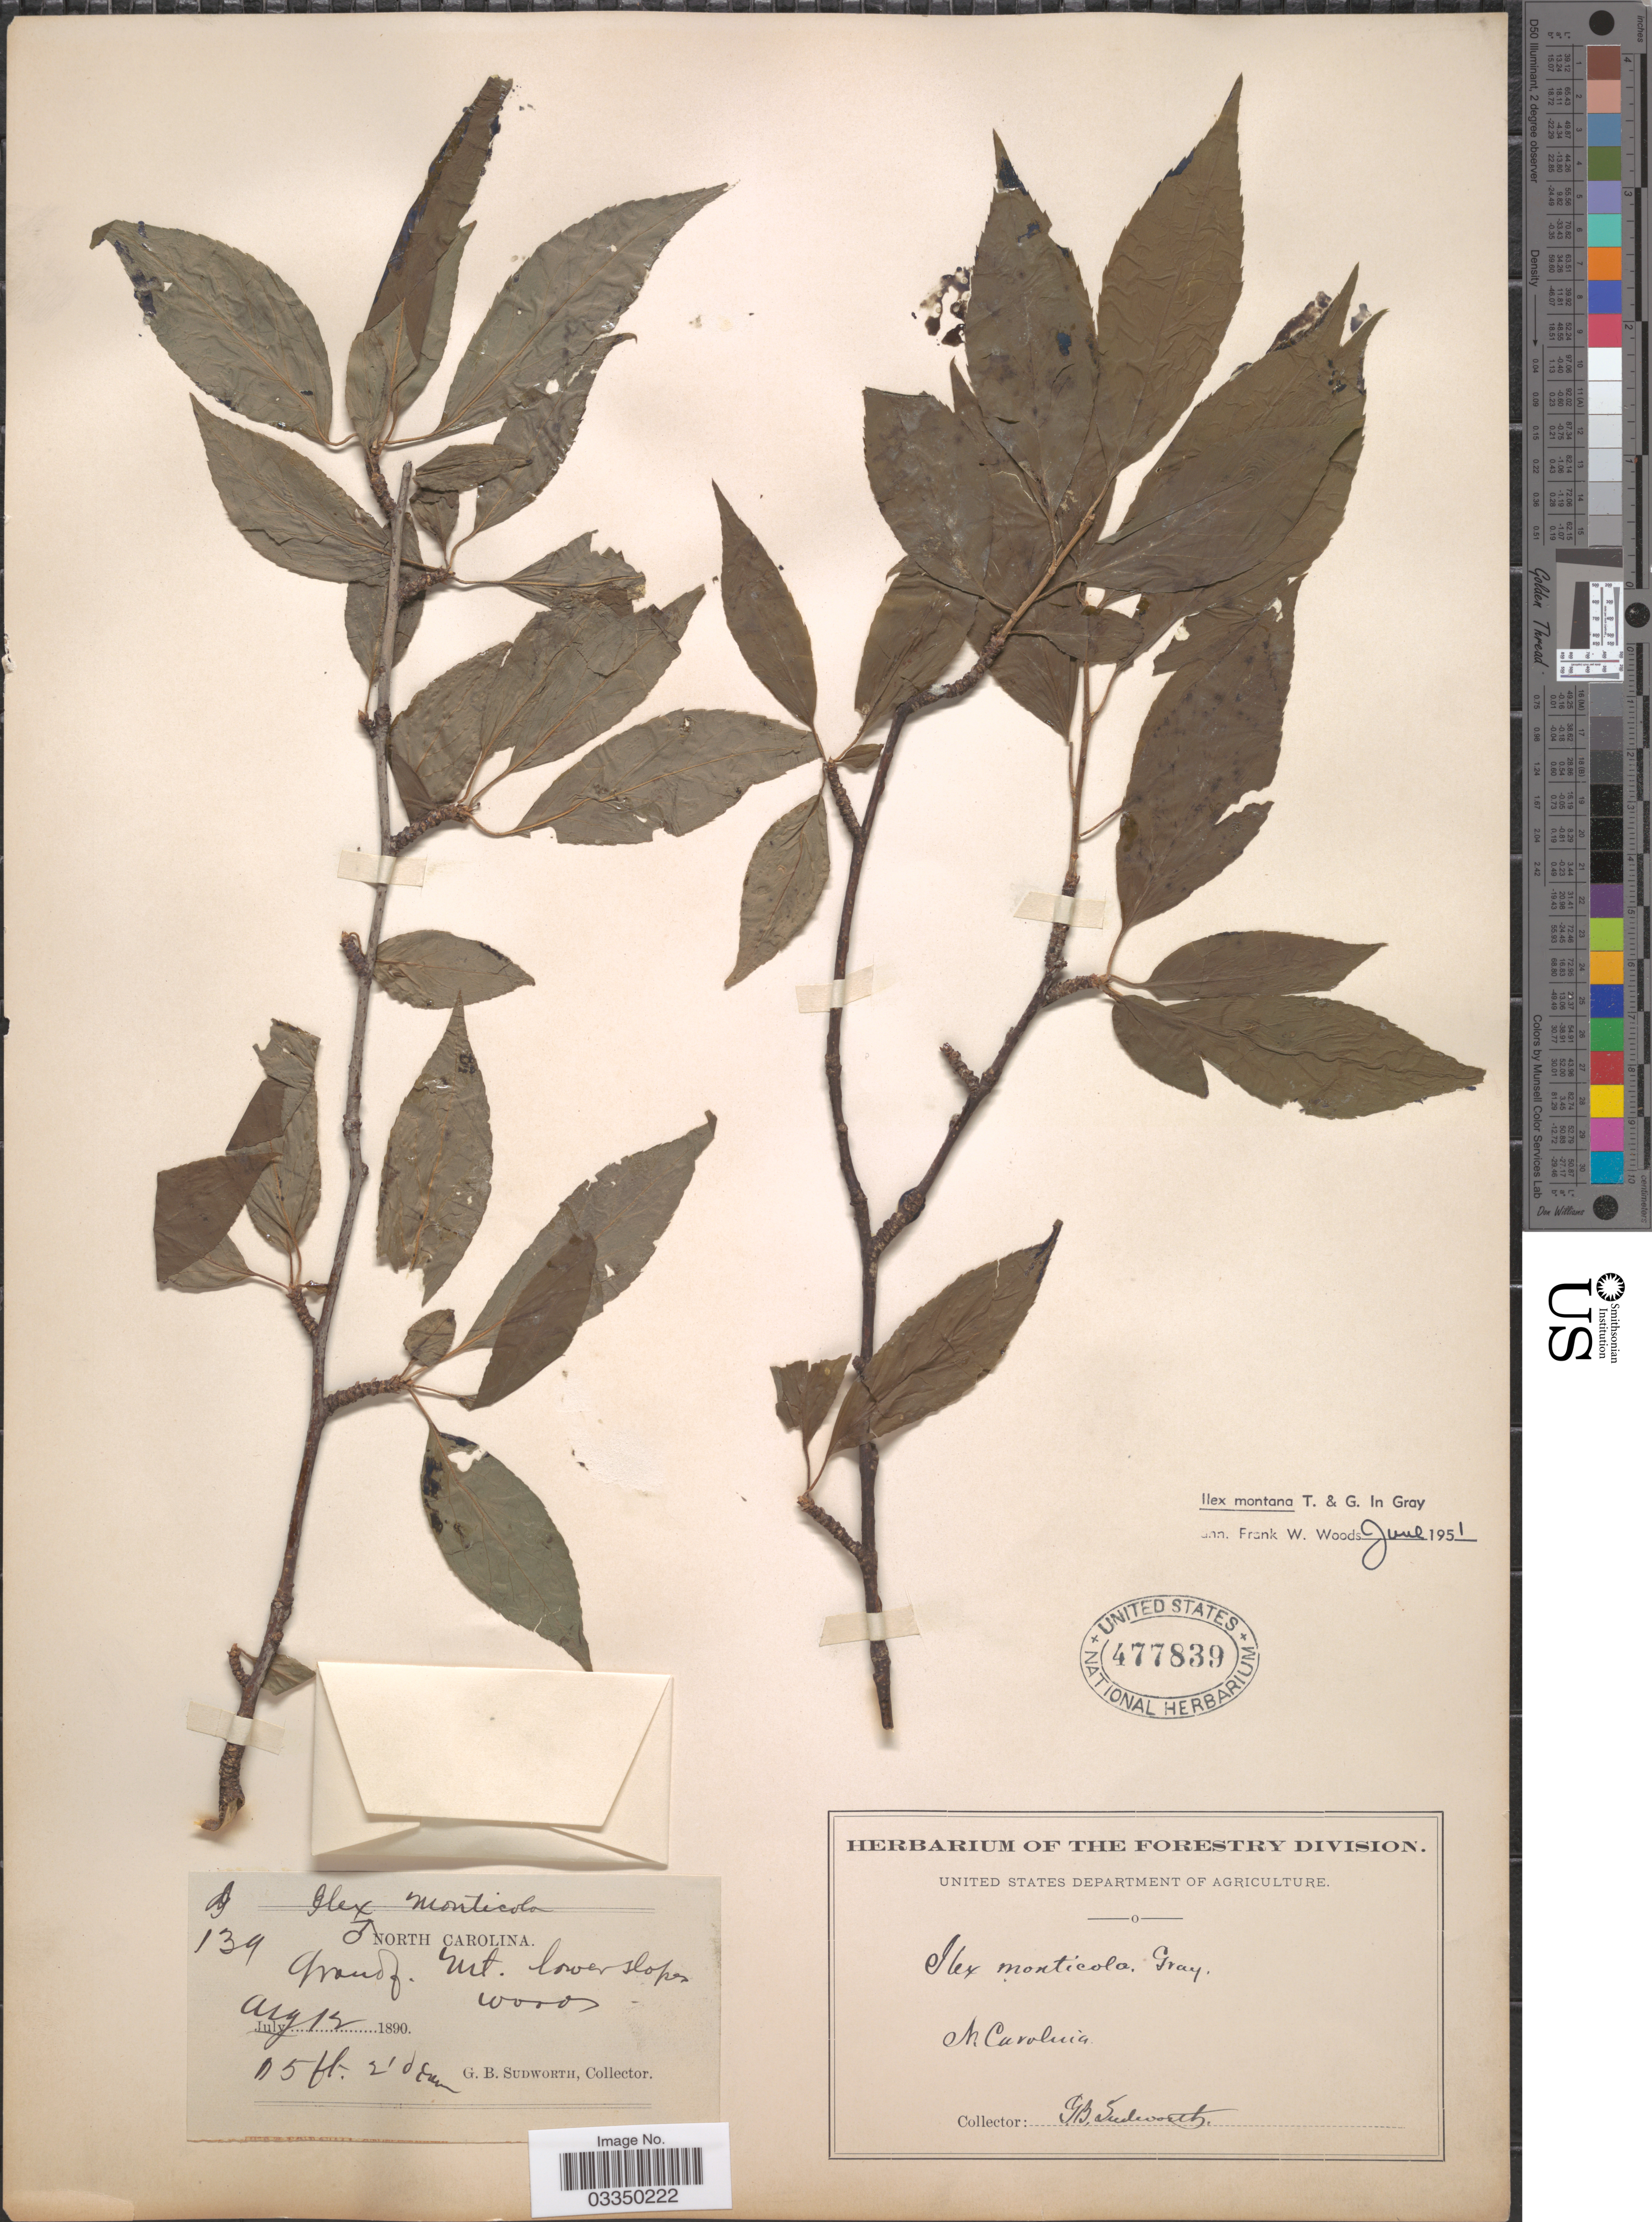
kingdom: Plantae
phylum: Tracheophyta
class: Magnoliopsida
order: Aquifoliales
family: Aquifoliaceae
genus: Ilex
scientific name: Ilex montana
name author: Torr. & A. Gray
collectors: G. B. Sudworth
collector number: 139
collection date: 1890-08-12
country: United States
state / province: North Carolina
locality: Grandf. Mt. lower slopes woods.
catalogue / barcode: US 477839